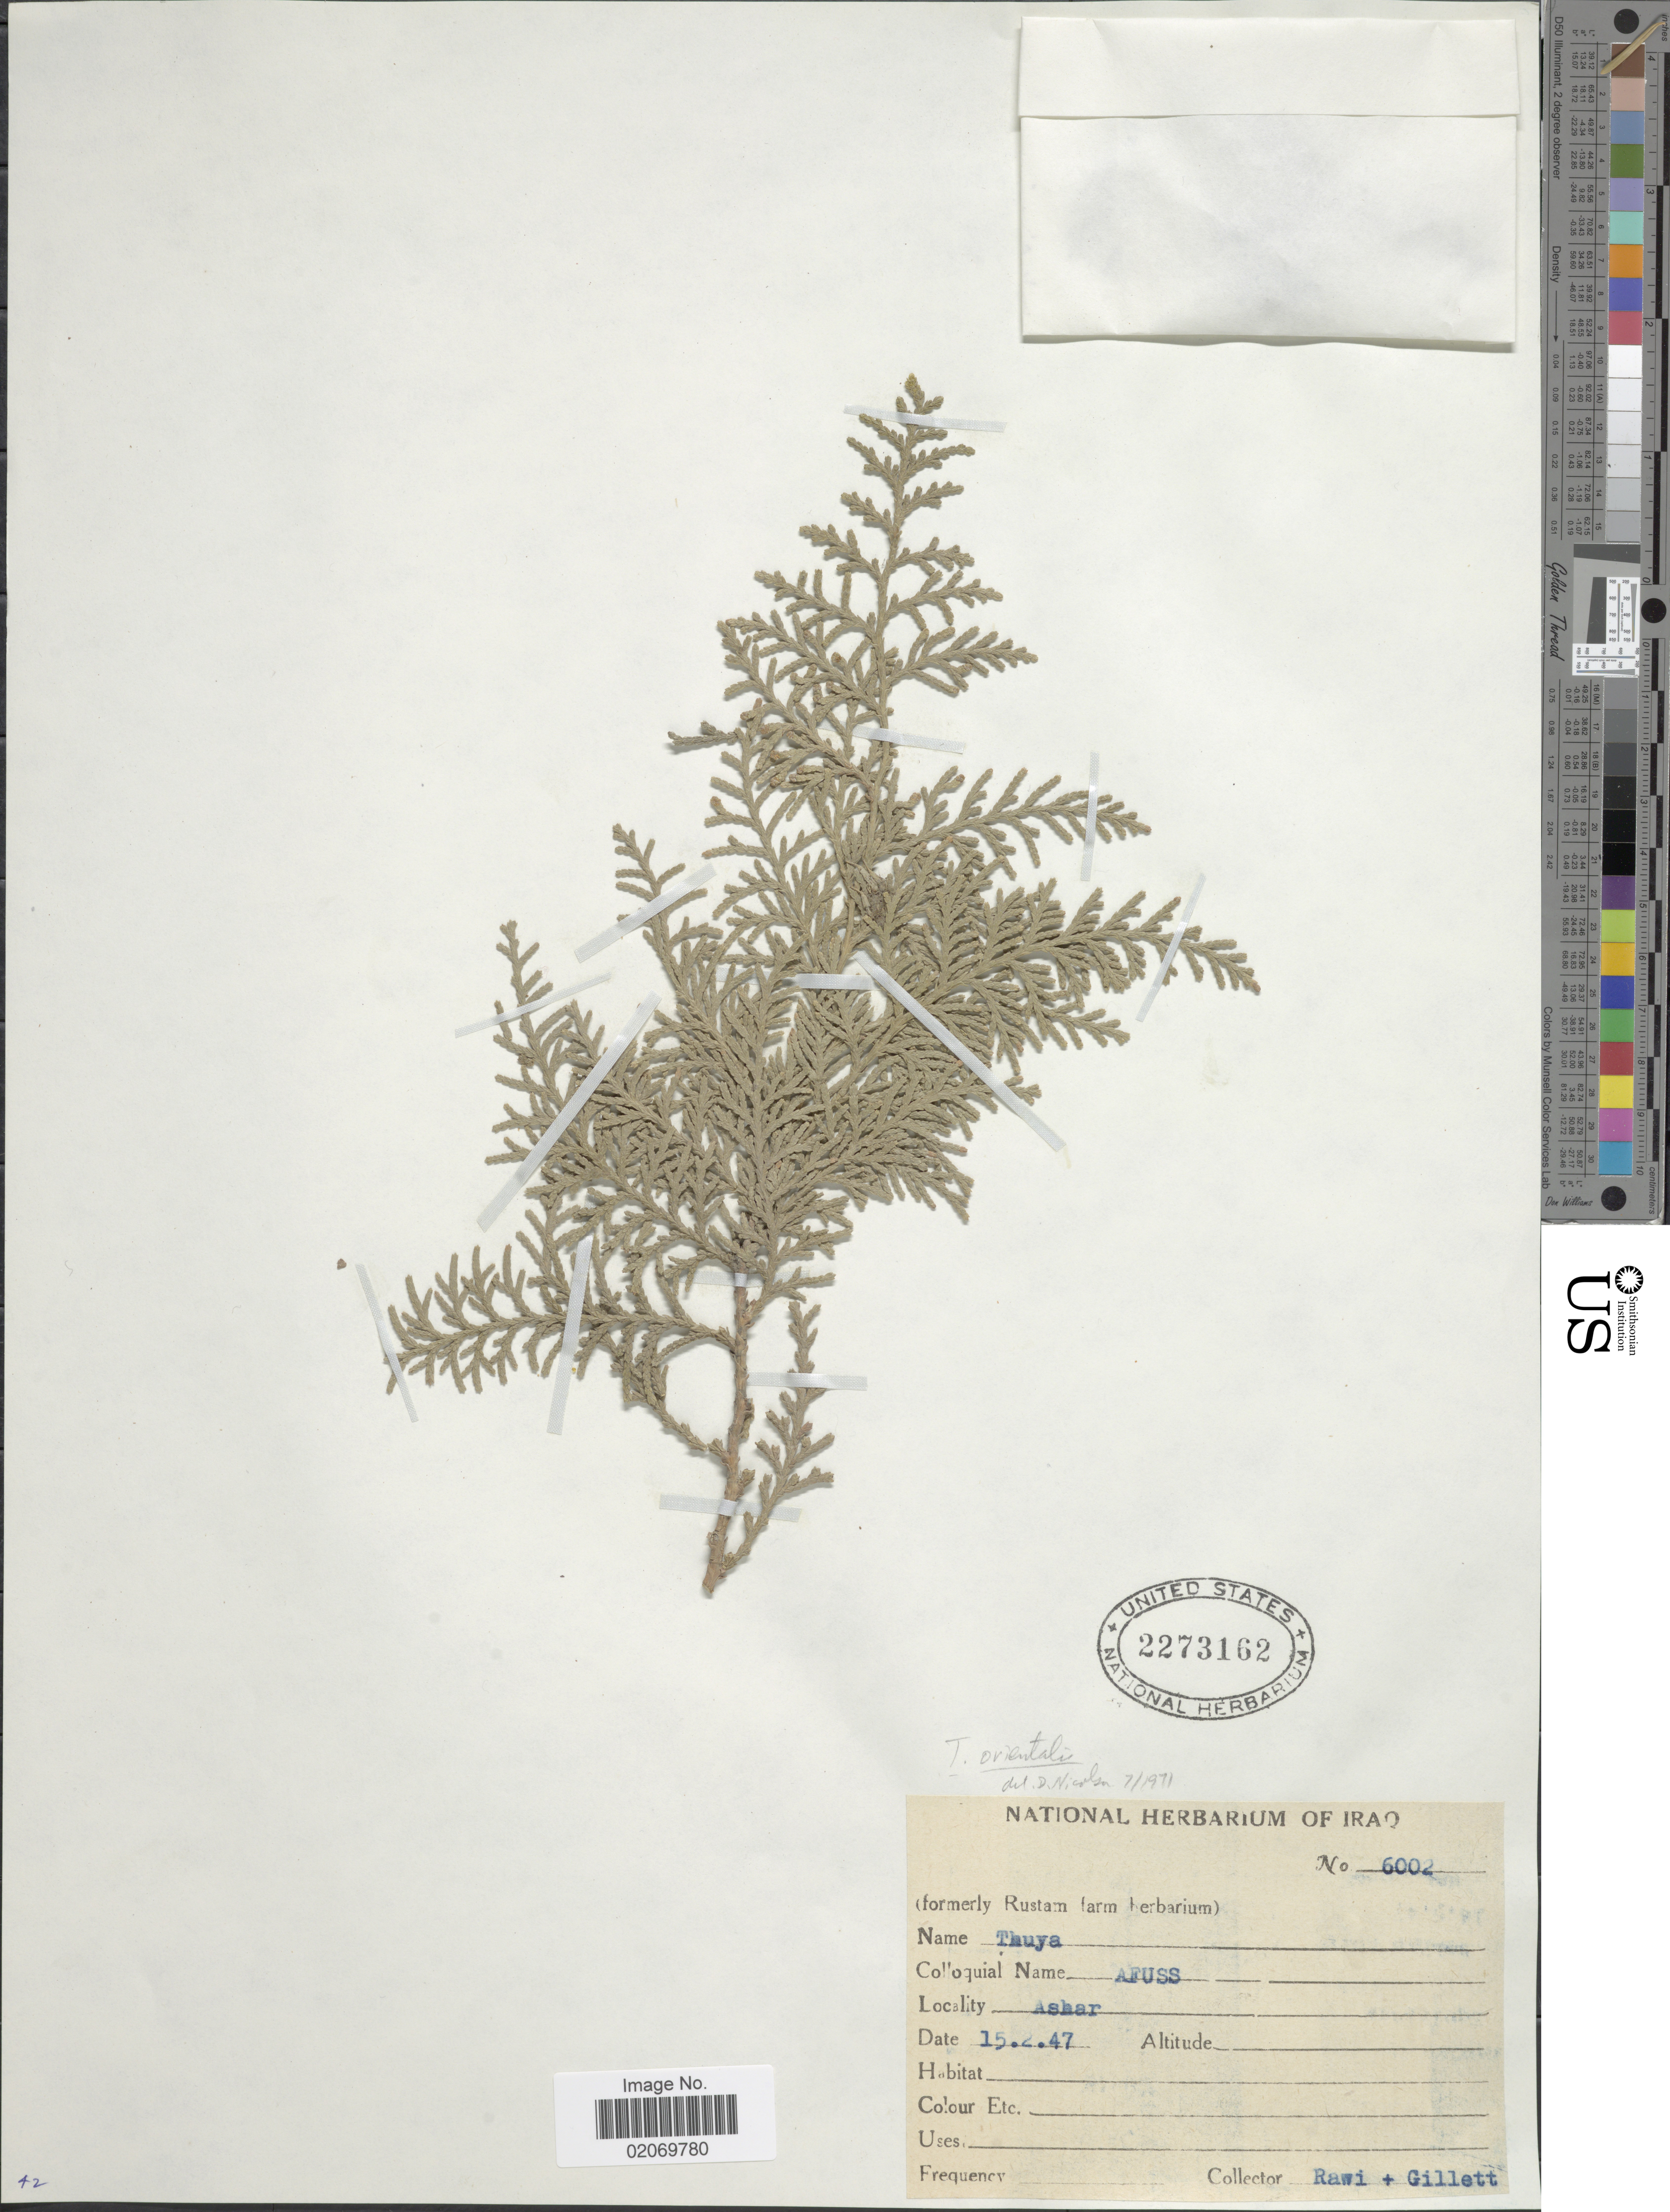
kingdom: Plantae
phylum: Tracheophyta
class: Pinopsida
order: Pinales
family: Cupressaceae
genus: Thuja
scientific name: Thuja orientalis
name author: L.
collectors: -. Rawi & Gillett, --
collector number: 6002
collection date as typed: Transcribed d/m/y: 15/2/47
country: Iraq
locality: Ashar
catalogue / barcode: US 2273162